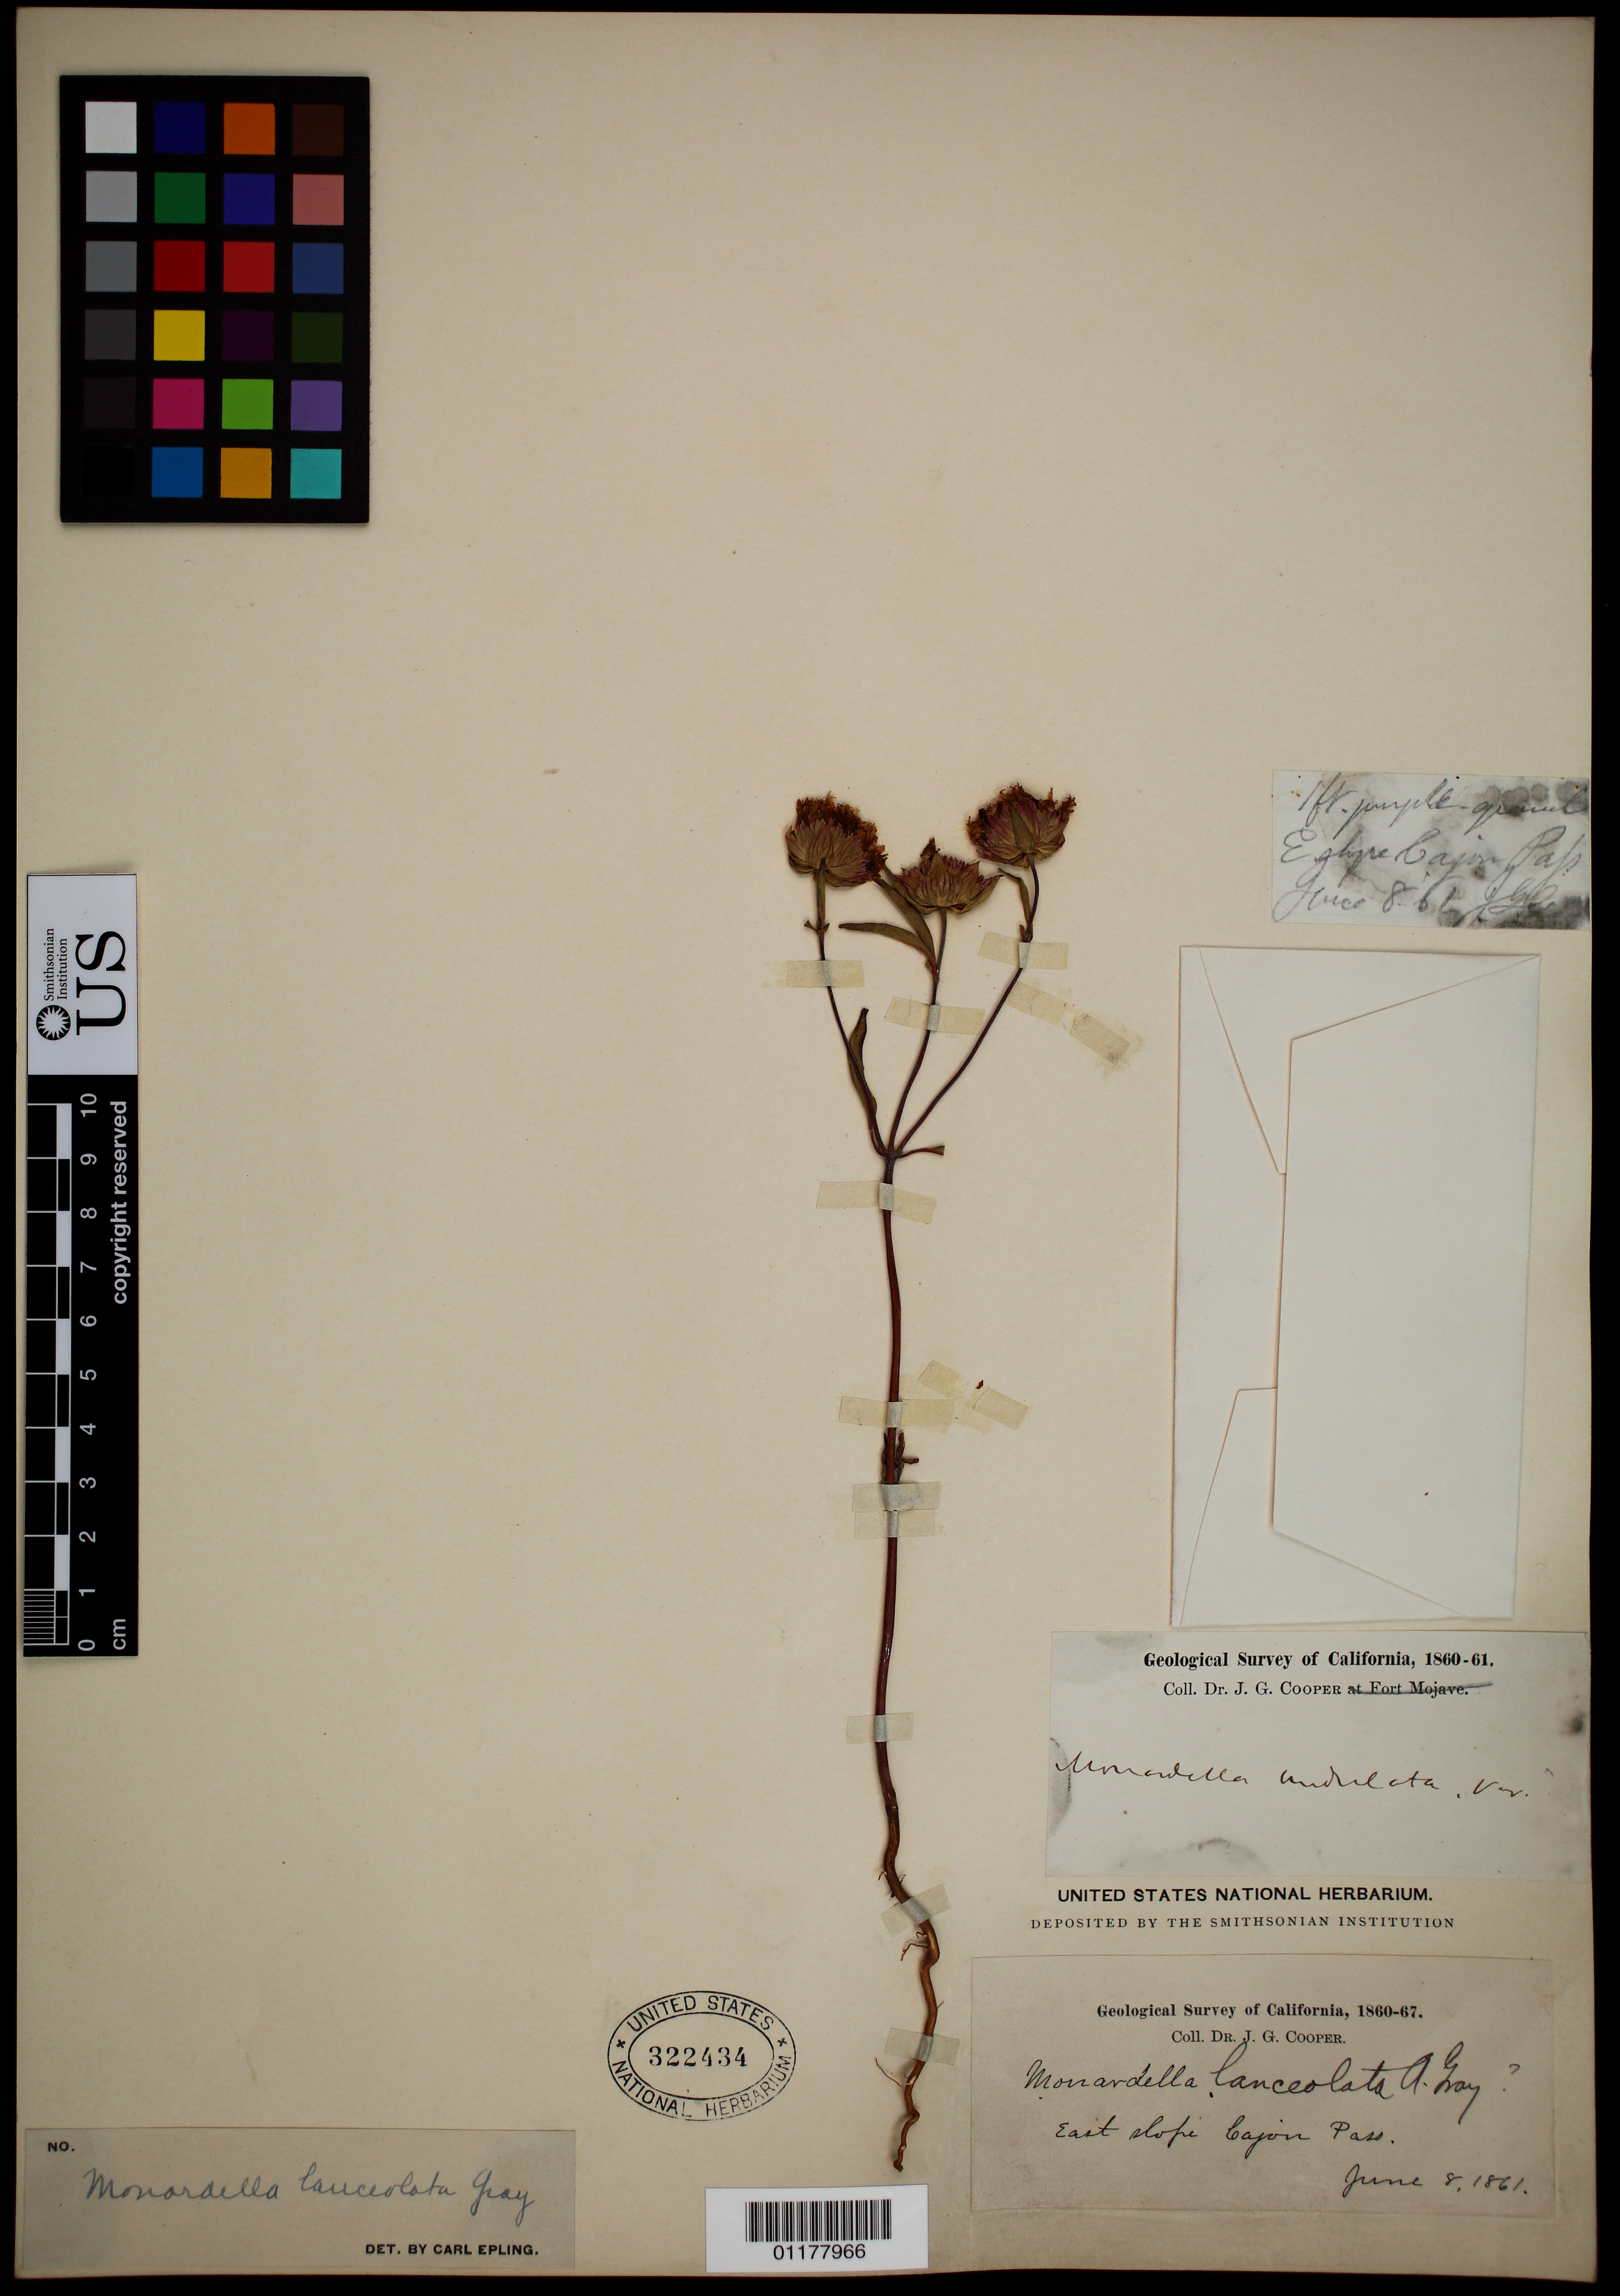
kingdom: Plantae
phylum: Tracheophyta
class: Magnoliopsida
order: Lamiales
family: Lamiaceae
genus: Monardella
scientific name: Monardella lanceolata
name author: A. Gray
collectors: J. G. Cooper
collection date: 1861-06-08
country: United States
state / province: California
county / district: San Bernardino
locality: East slope of Cajon Pass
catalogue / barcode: US 322434